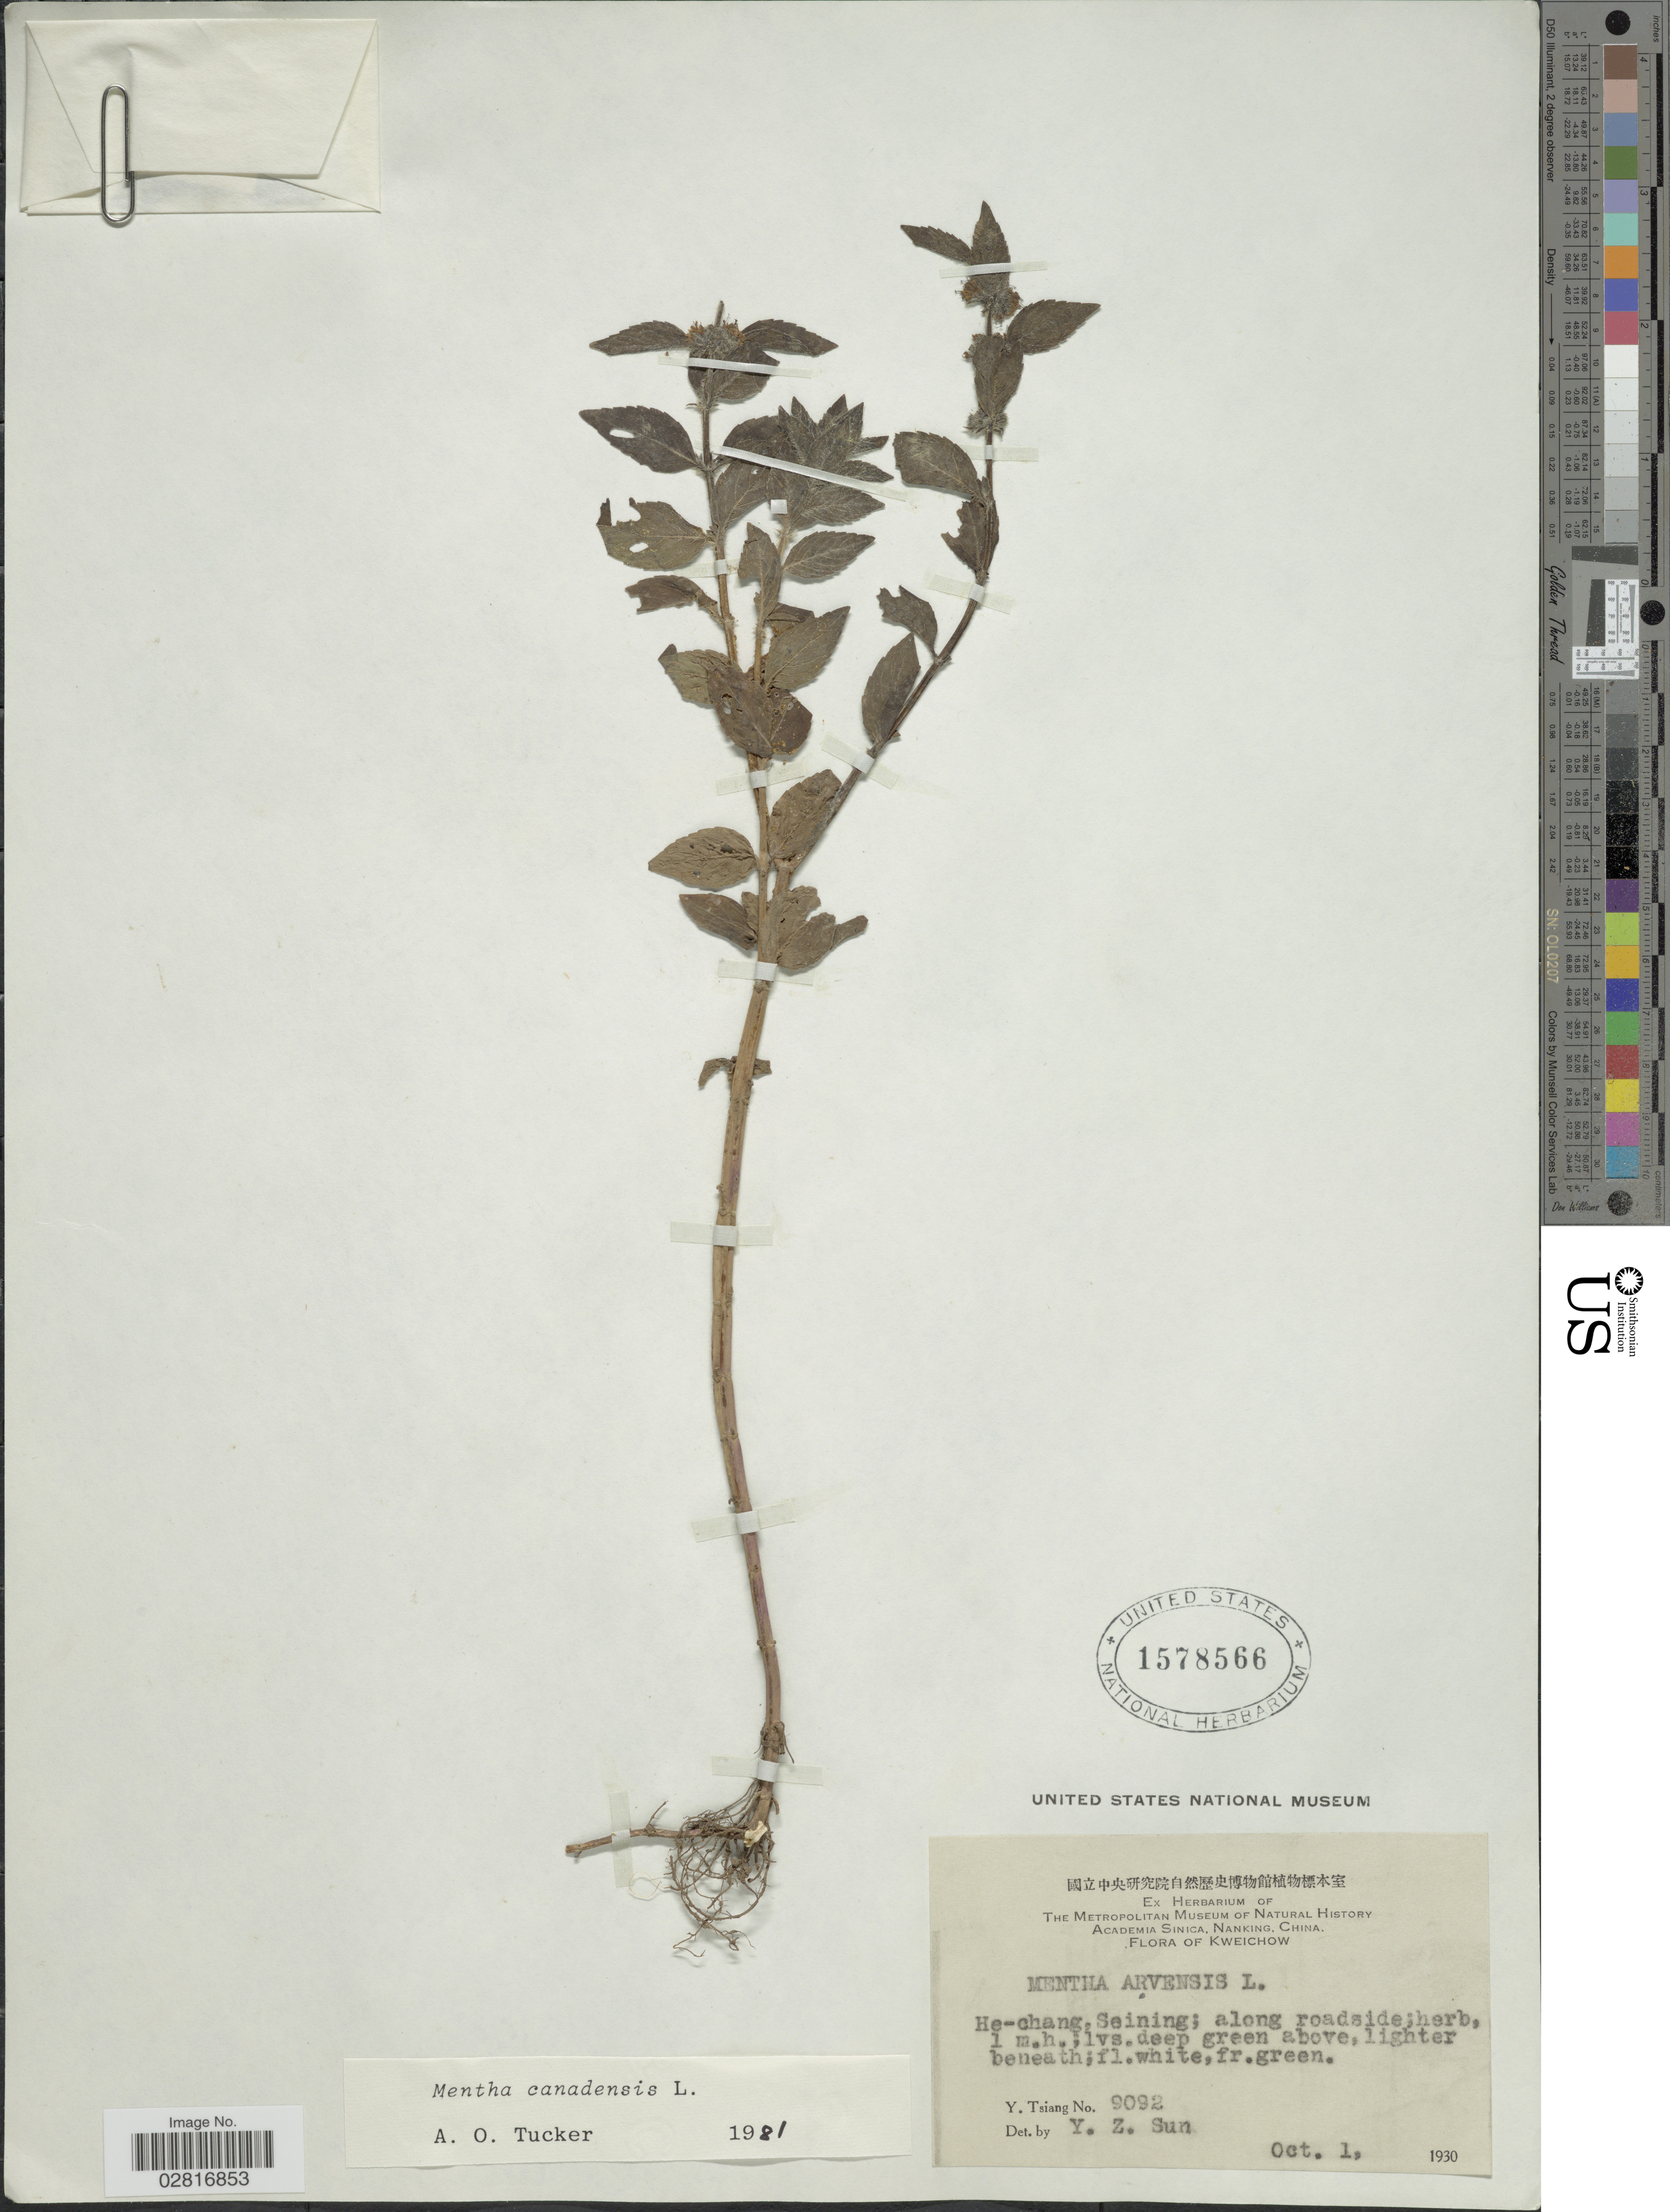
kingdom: Plantae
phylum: Tracheophyta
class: Magnoliopsida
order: Lamiales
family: Lamiaceae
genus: Mentha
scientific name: Mentha canadensis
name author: L.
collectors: Y. Tsiang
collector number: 9092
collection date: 1930-10-01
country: China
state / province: Guizhou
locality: Kweichow, He-chang, Seining; along roadside.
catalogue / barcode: US 1578566